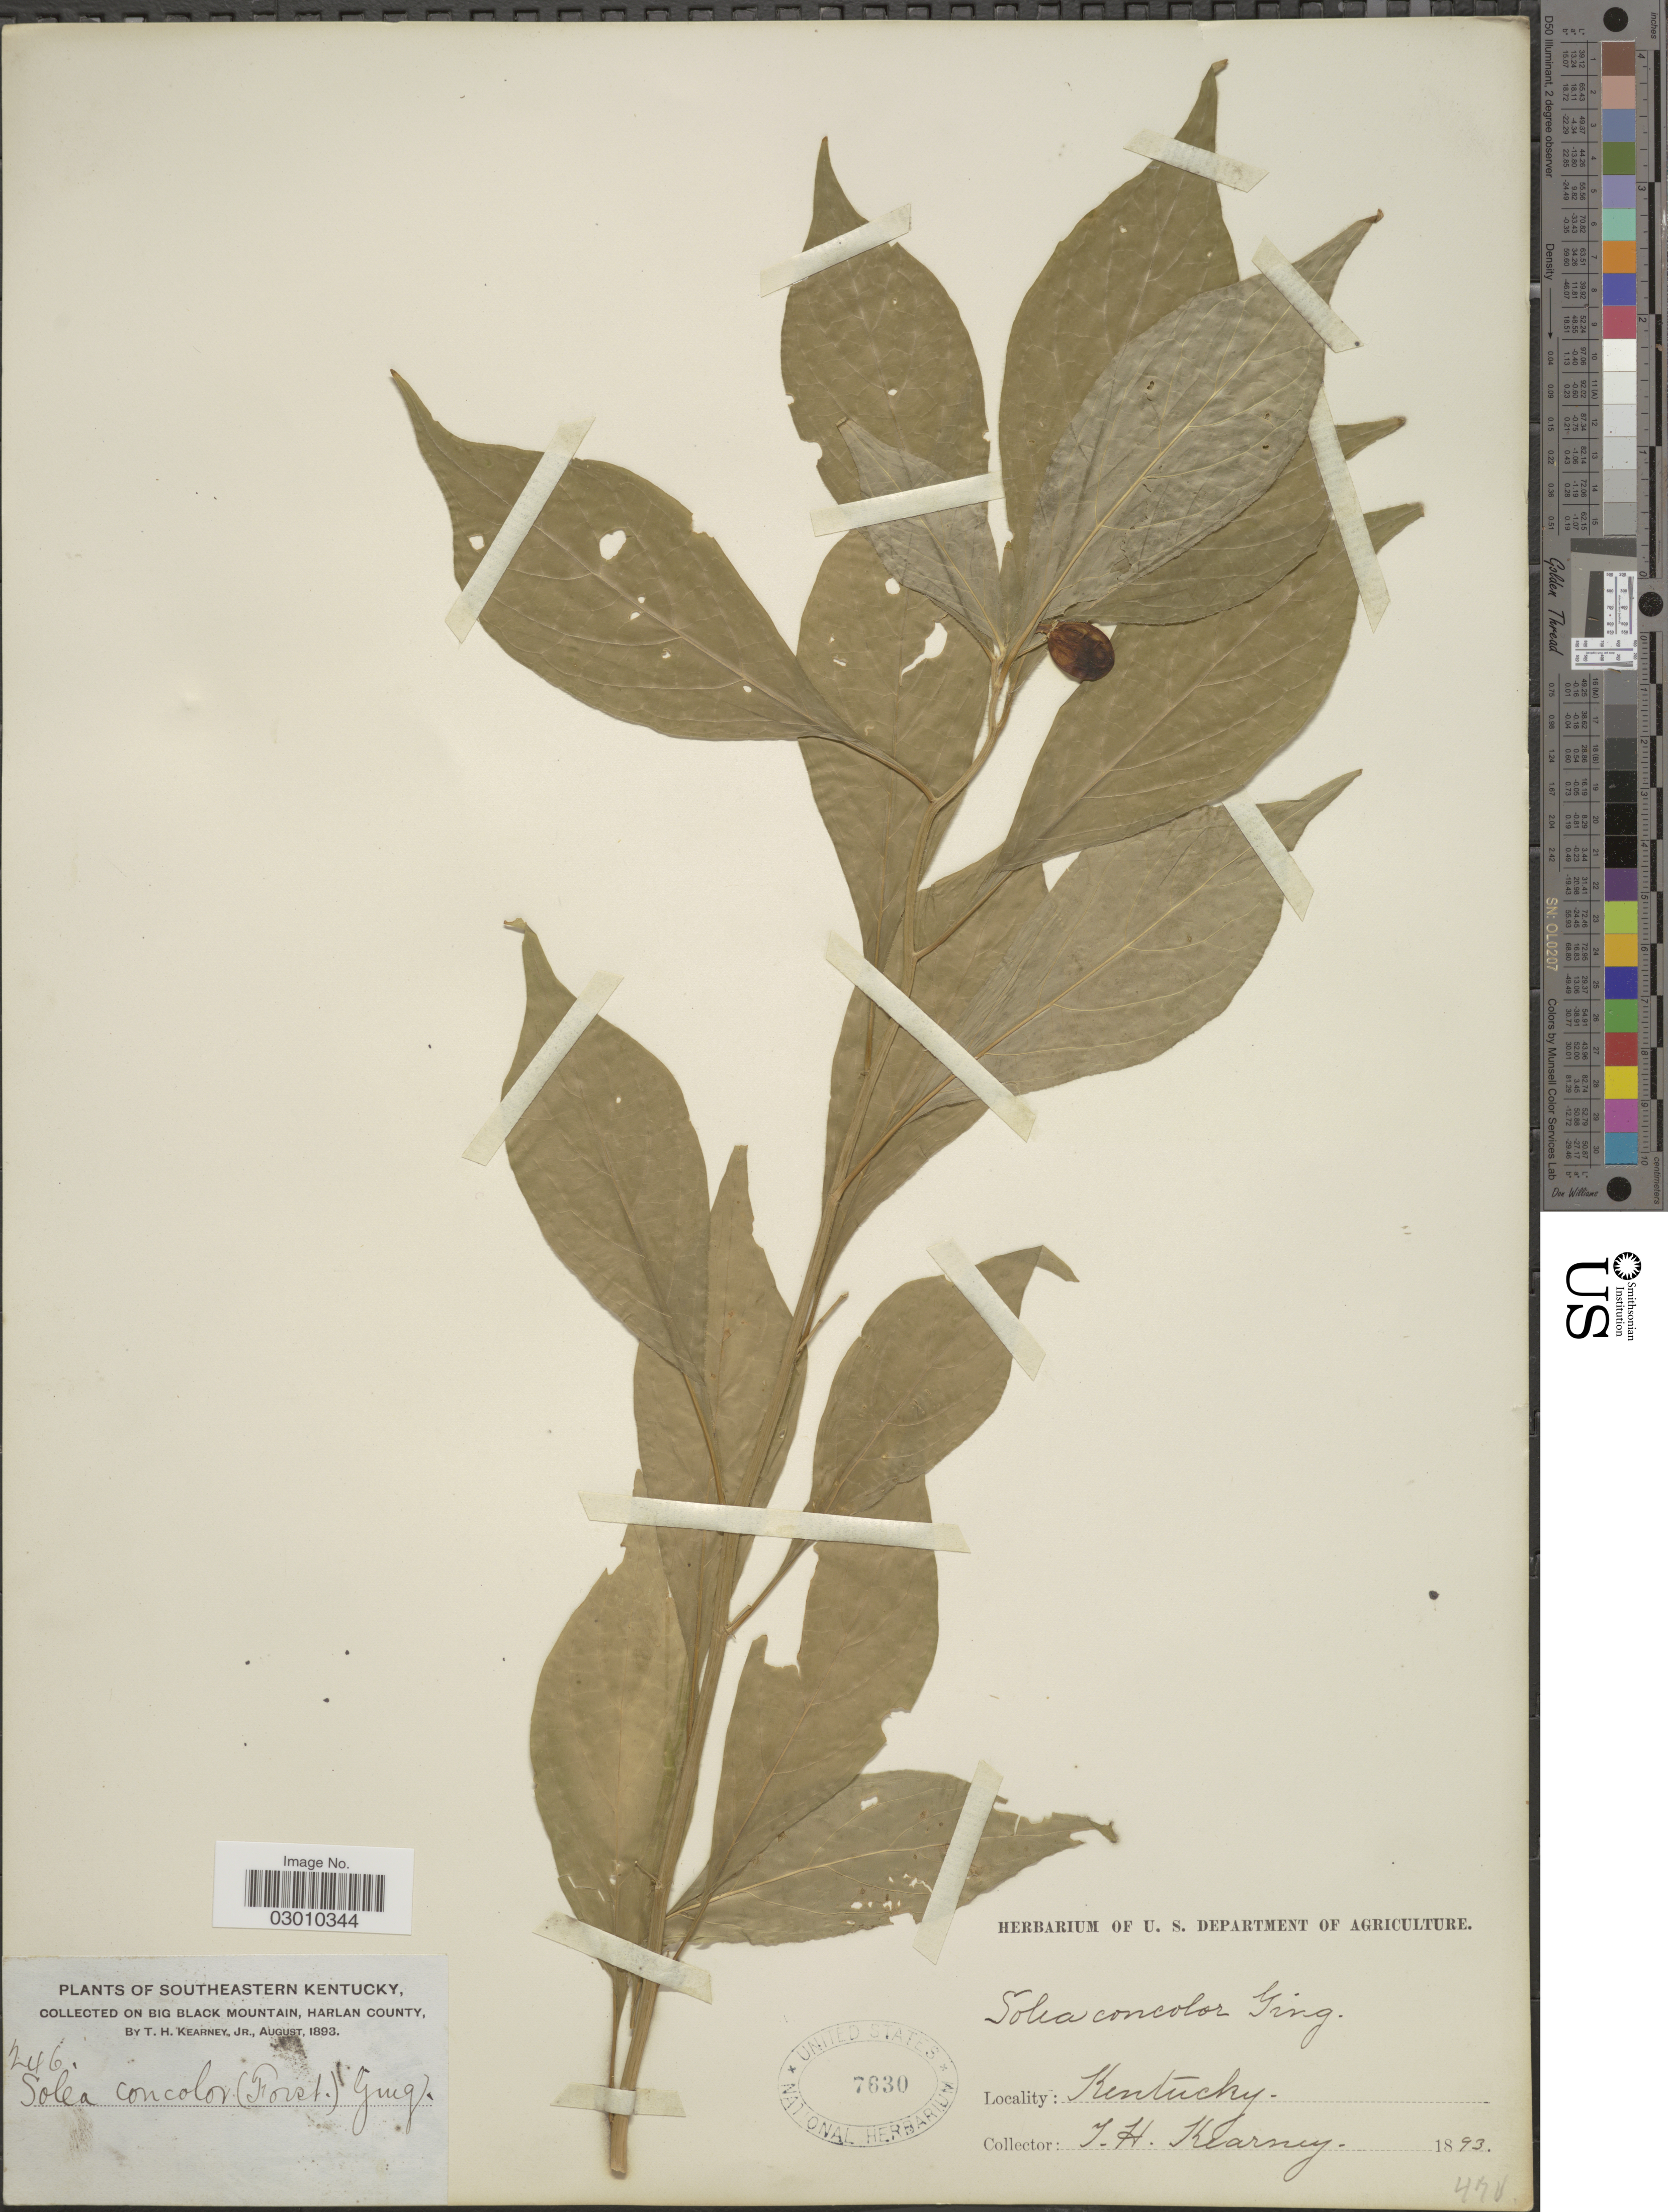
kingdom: Plantae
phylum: Tracheophyta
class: Magnoliopsida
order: Malpighiales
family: Violaceae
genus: Cubelium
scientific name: Cubelium concolor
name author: (T.F. Forst.) Raf. ex Britton & A. Br.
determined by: Strong, Mark T., (BOT), Smithsonian Institution - National Museum of Natural History (UNITED STATES)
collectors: T. H. Kearney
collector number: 246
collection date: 1893-08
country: United States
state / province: Kentucky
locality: Southeastern Kentucky, Collected on Big Black Mountain, Harlan County.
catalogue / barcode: US 7630